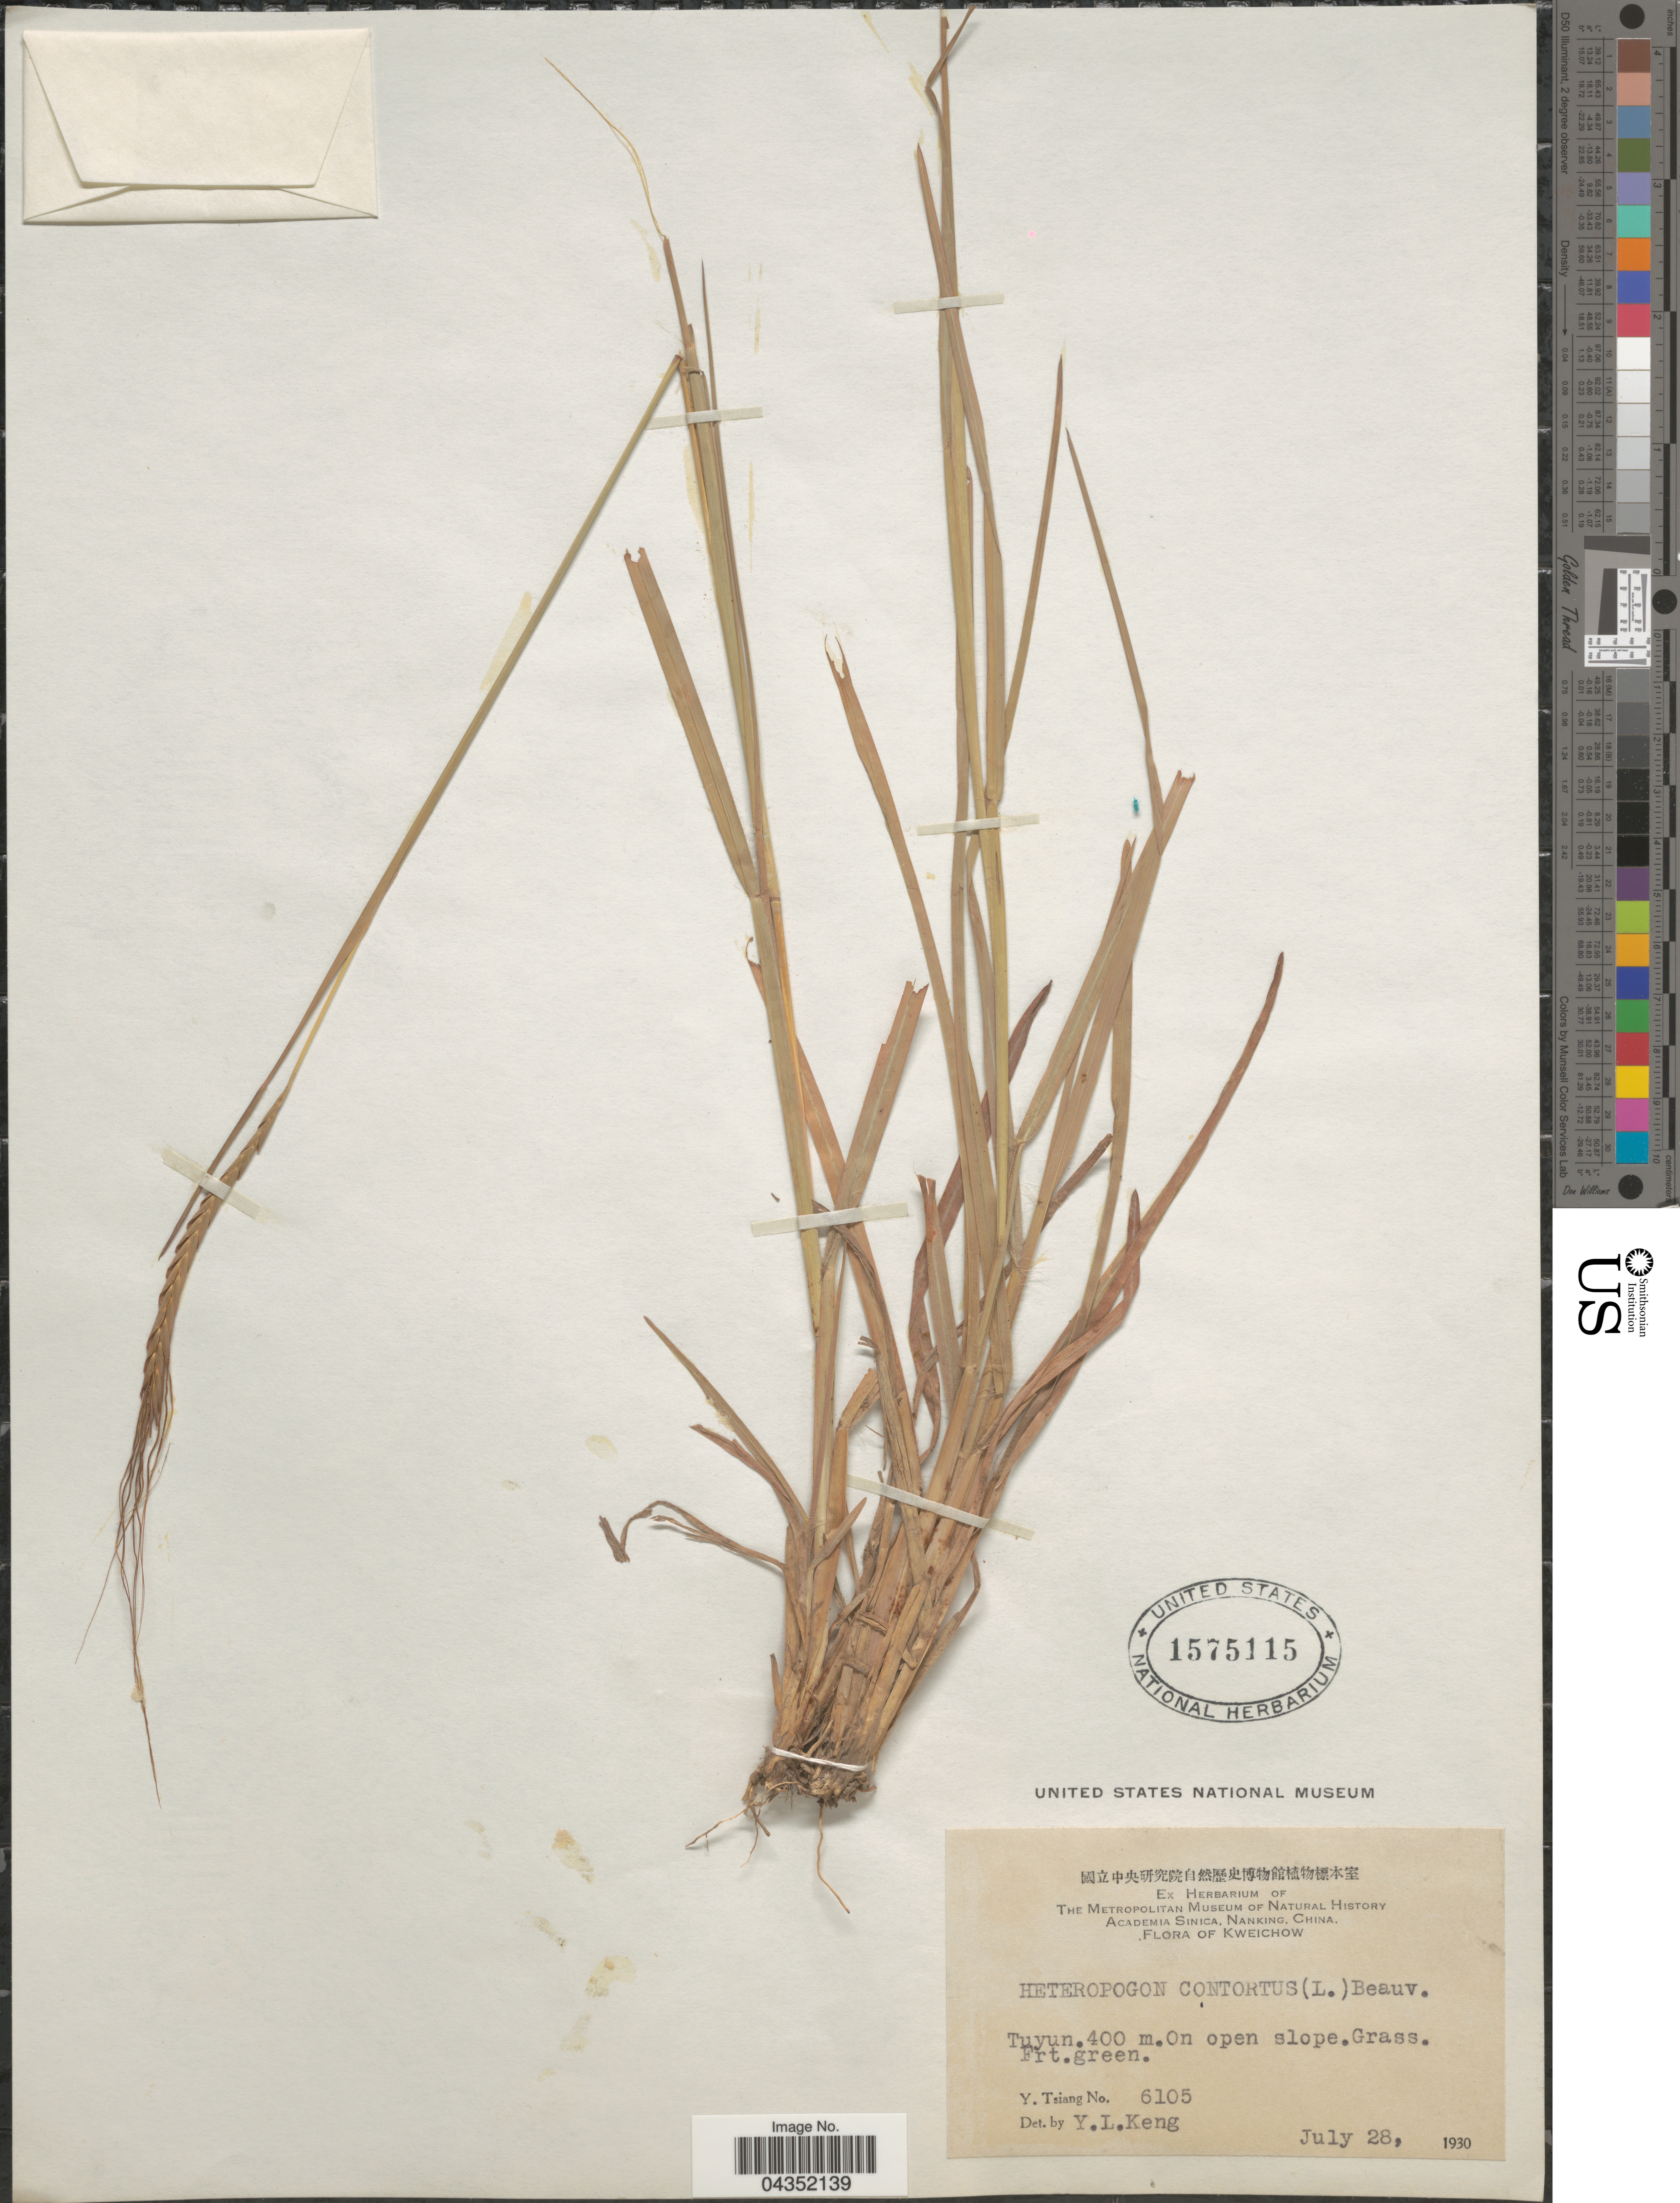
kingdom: Plantae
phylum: Tracheophyta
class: Liliopsida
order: Poales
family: Poaceae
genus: Heteropogon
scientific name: Heteropogon contortus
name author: (L.) P. Beauv. ex Roem. & Schult.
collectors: Y. Tsiang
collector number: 6105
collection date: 1930-07-28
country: China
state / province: Guizhou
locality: Kweichow. Tuyun.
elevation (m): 400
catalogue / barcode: US 1575115